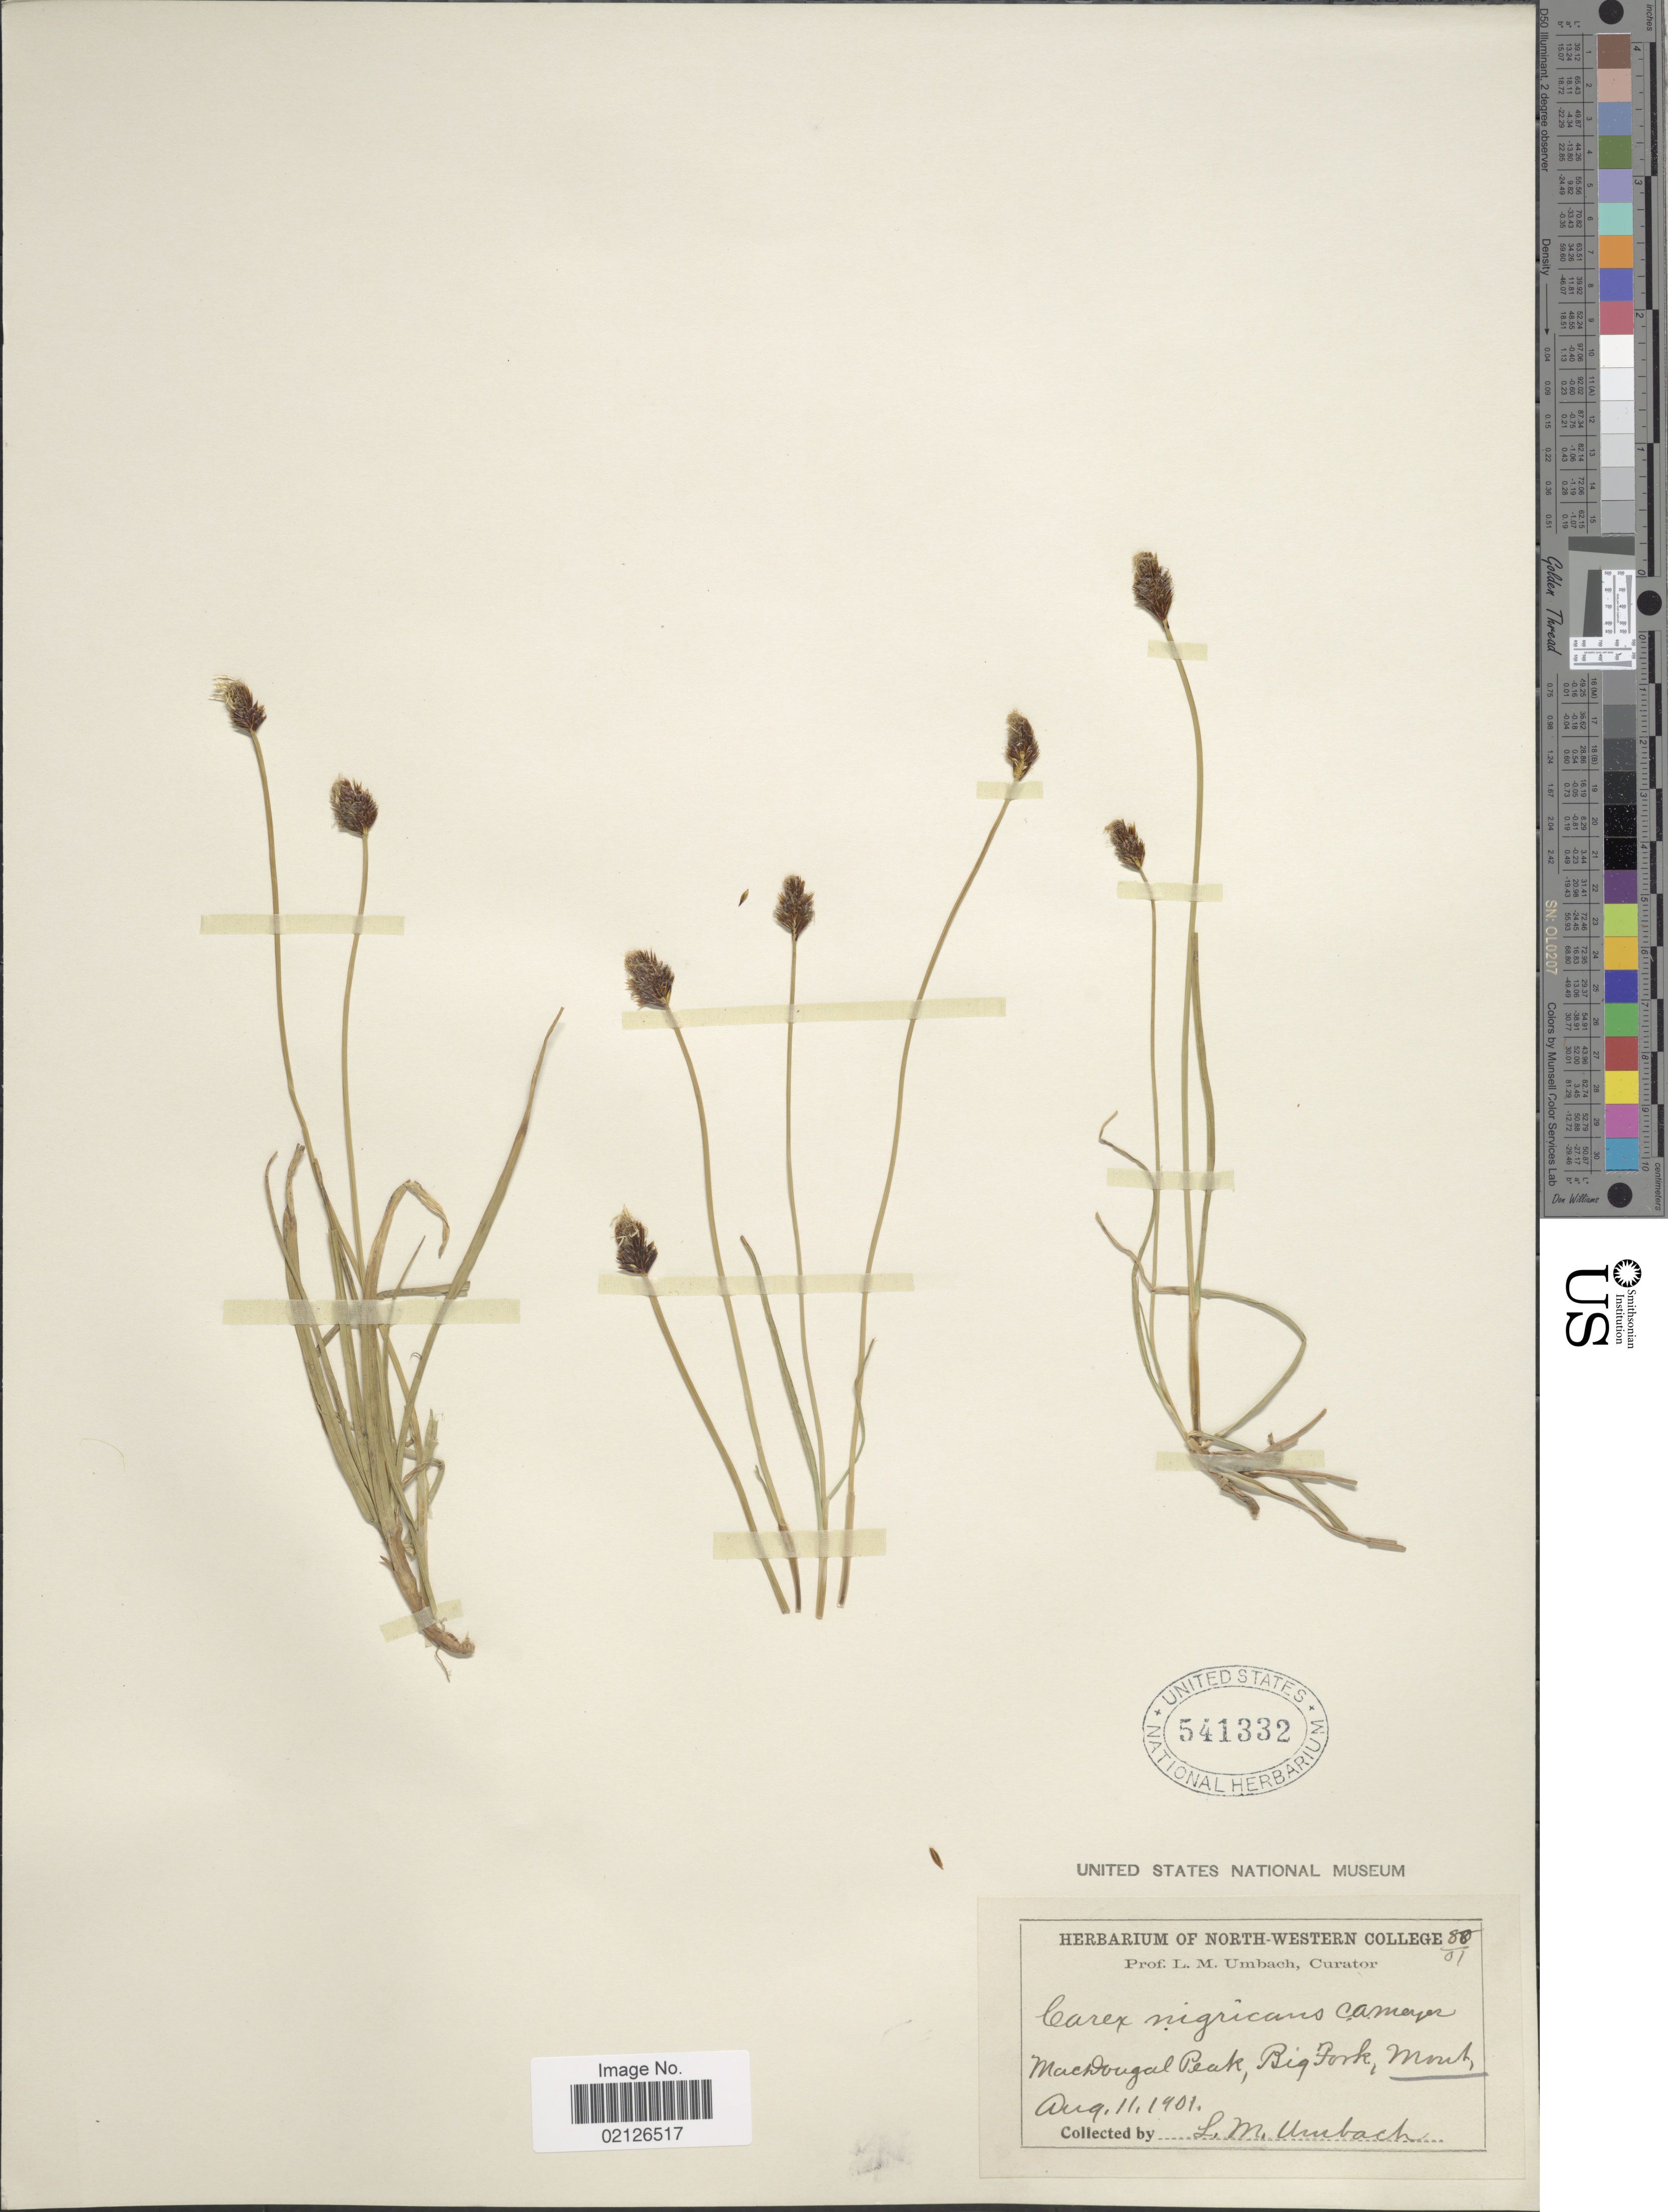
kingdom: Plantae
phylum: Tracheophyta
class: Liliopsida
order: Poales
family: Cyperaceae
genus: Carex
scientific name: Carex nigricans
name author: C.A. Mey.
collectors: L. M. Umbach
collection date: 1901-08-11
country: United States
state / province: Montana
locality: MacDougal Peak, Big Fork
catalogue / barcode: US 541332